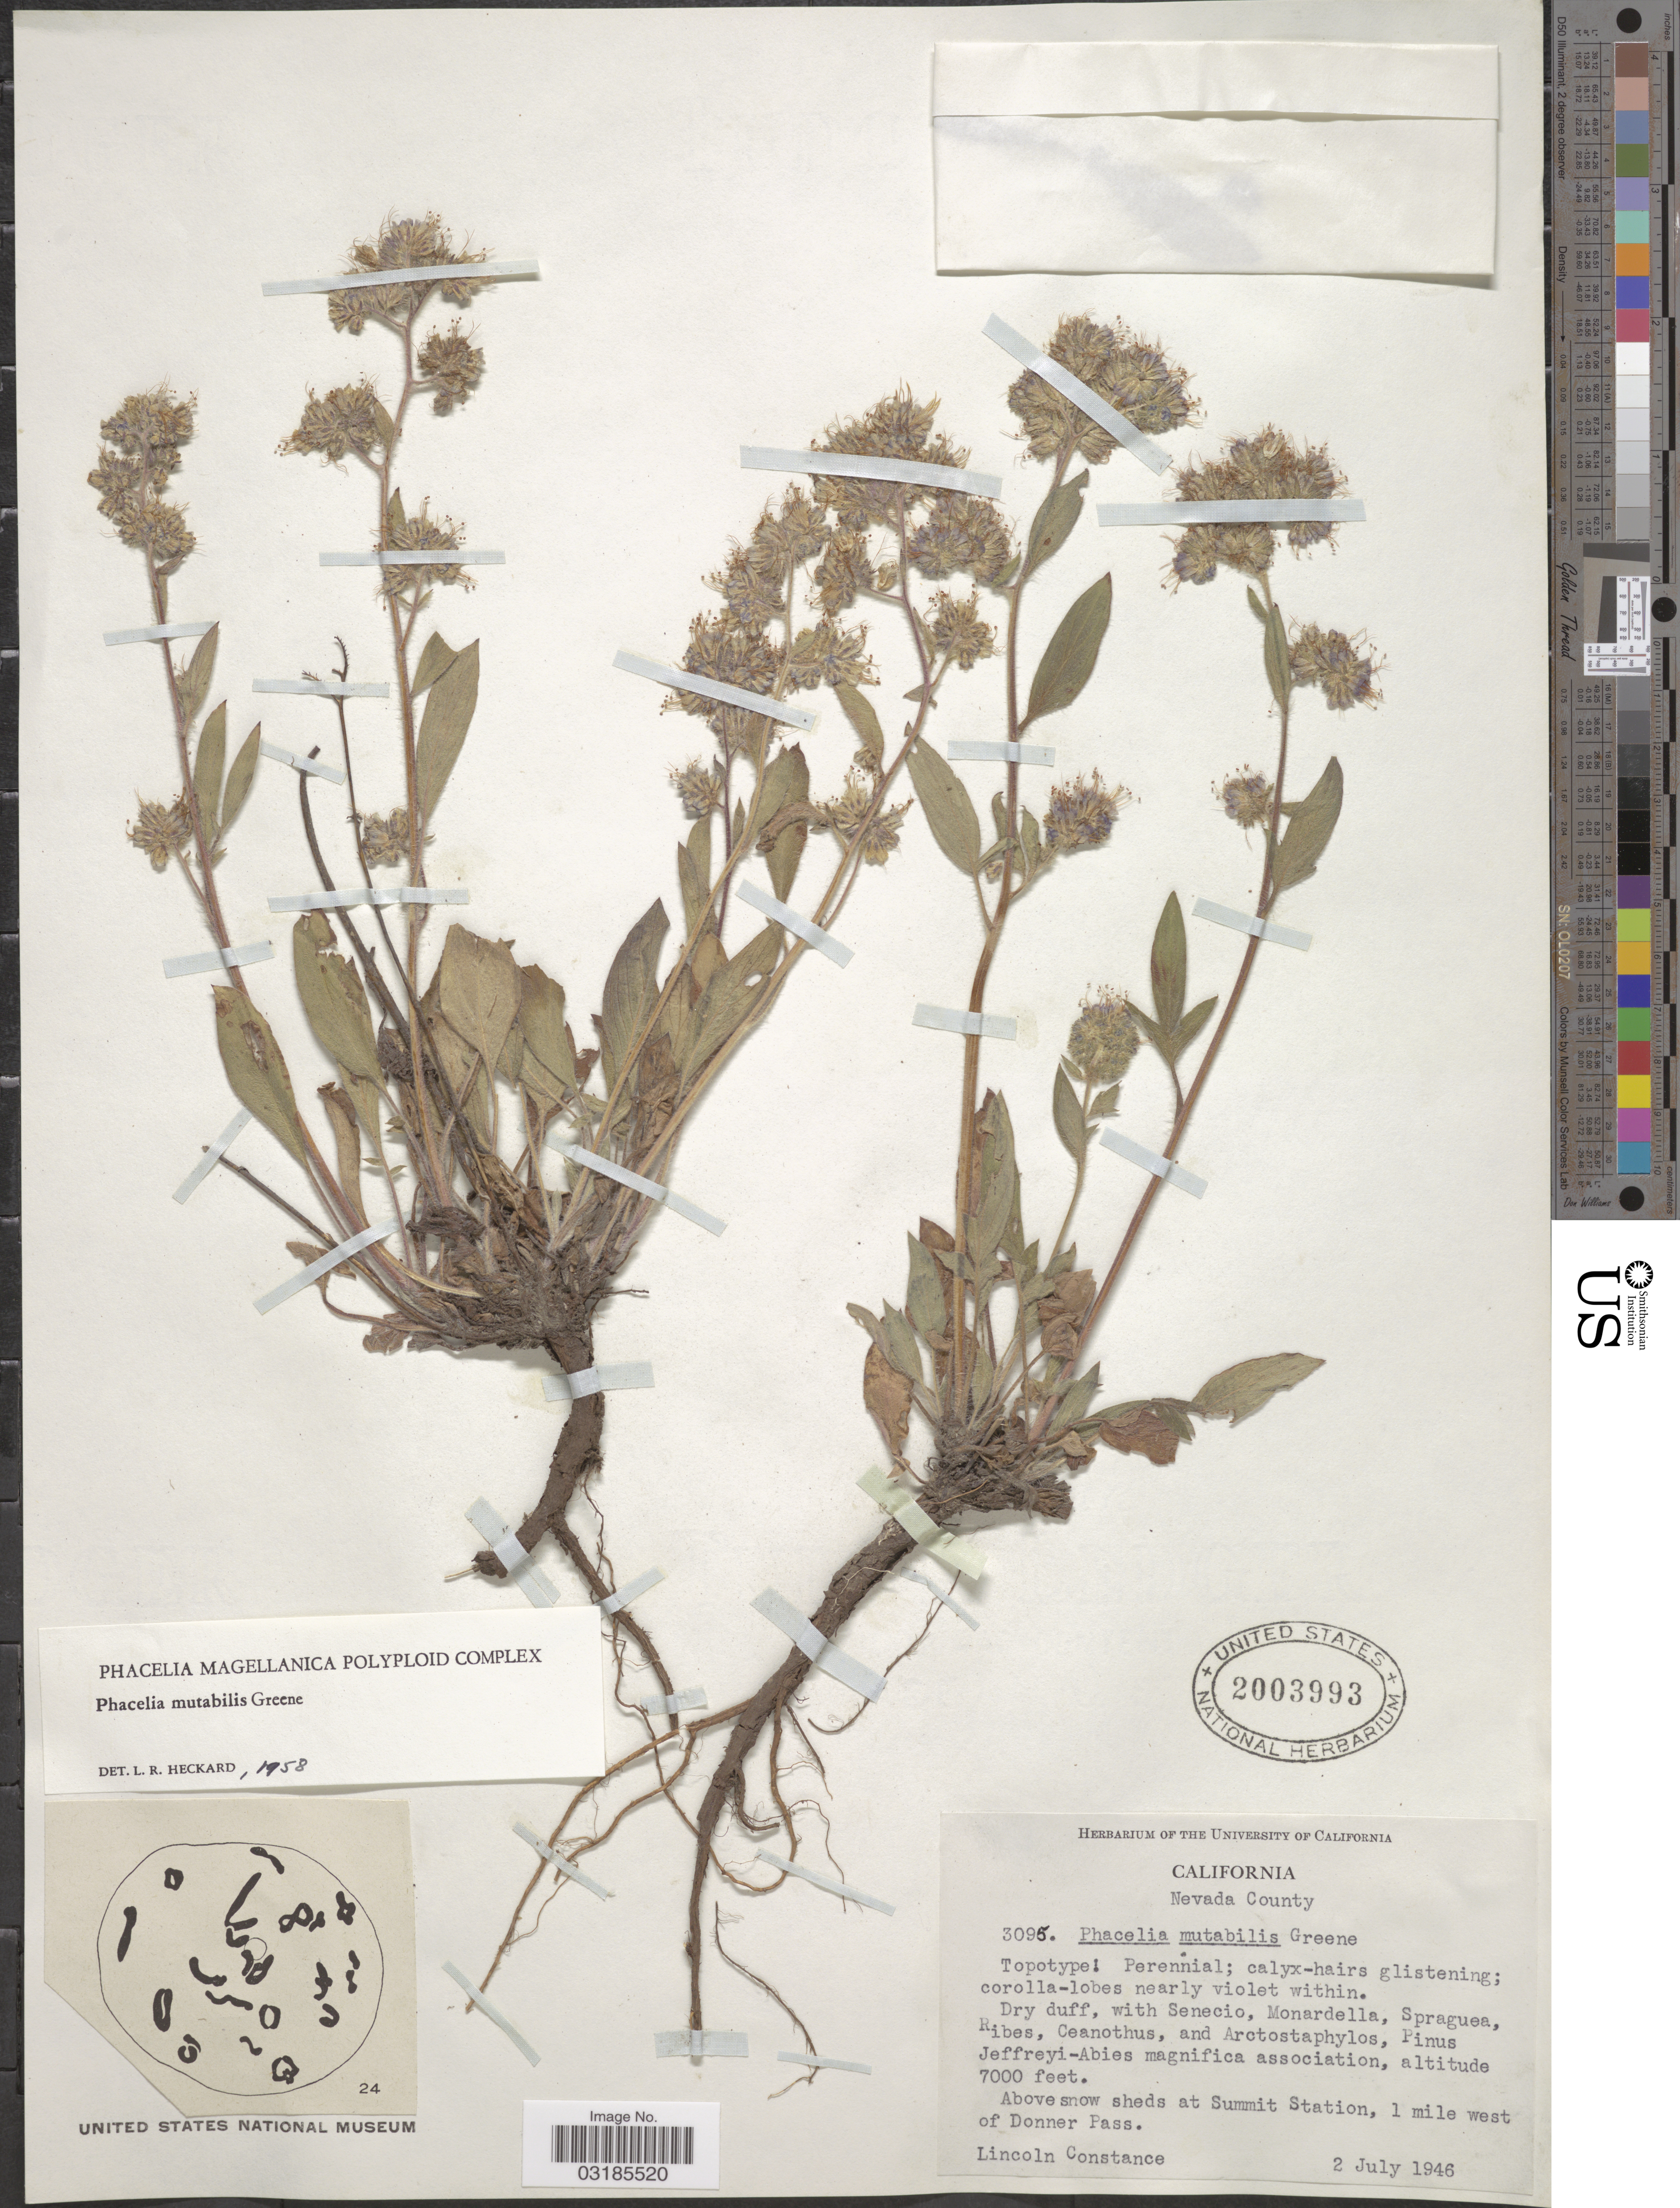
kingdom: Plantae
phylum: Tracheophyta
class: Magnoliopsida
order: Boraginales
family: Hydrophyllaceae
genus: Phacelia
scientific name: Phacelia mutabilis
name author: Greene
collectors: L. Constance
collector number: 3095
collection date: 1946-07-02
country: United States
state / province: California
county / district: Nevada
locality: Nevada County, Above snow sheds at Summit Station, 1 mile west of Donner Pass.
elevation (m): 2134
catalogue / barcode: US 2003993